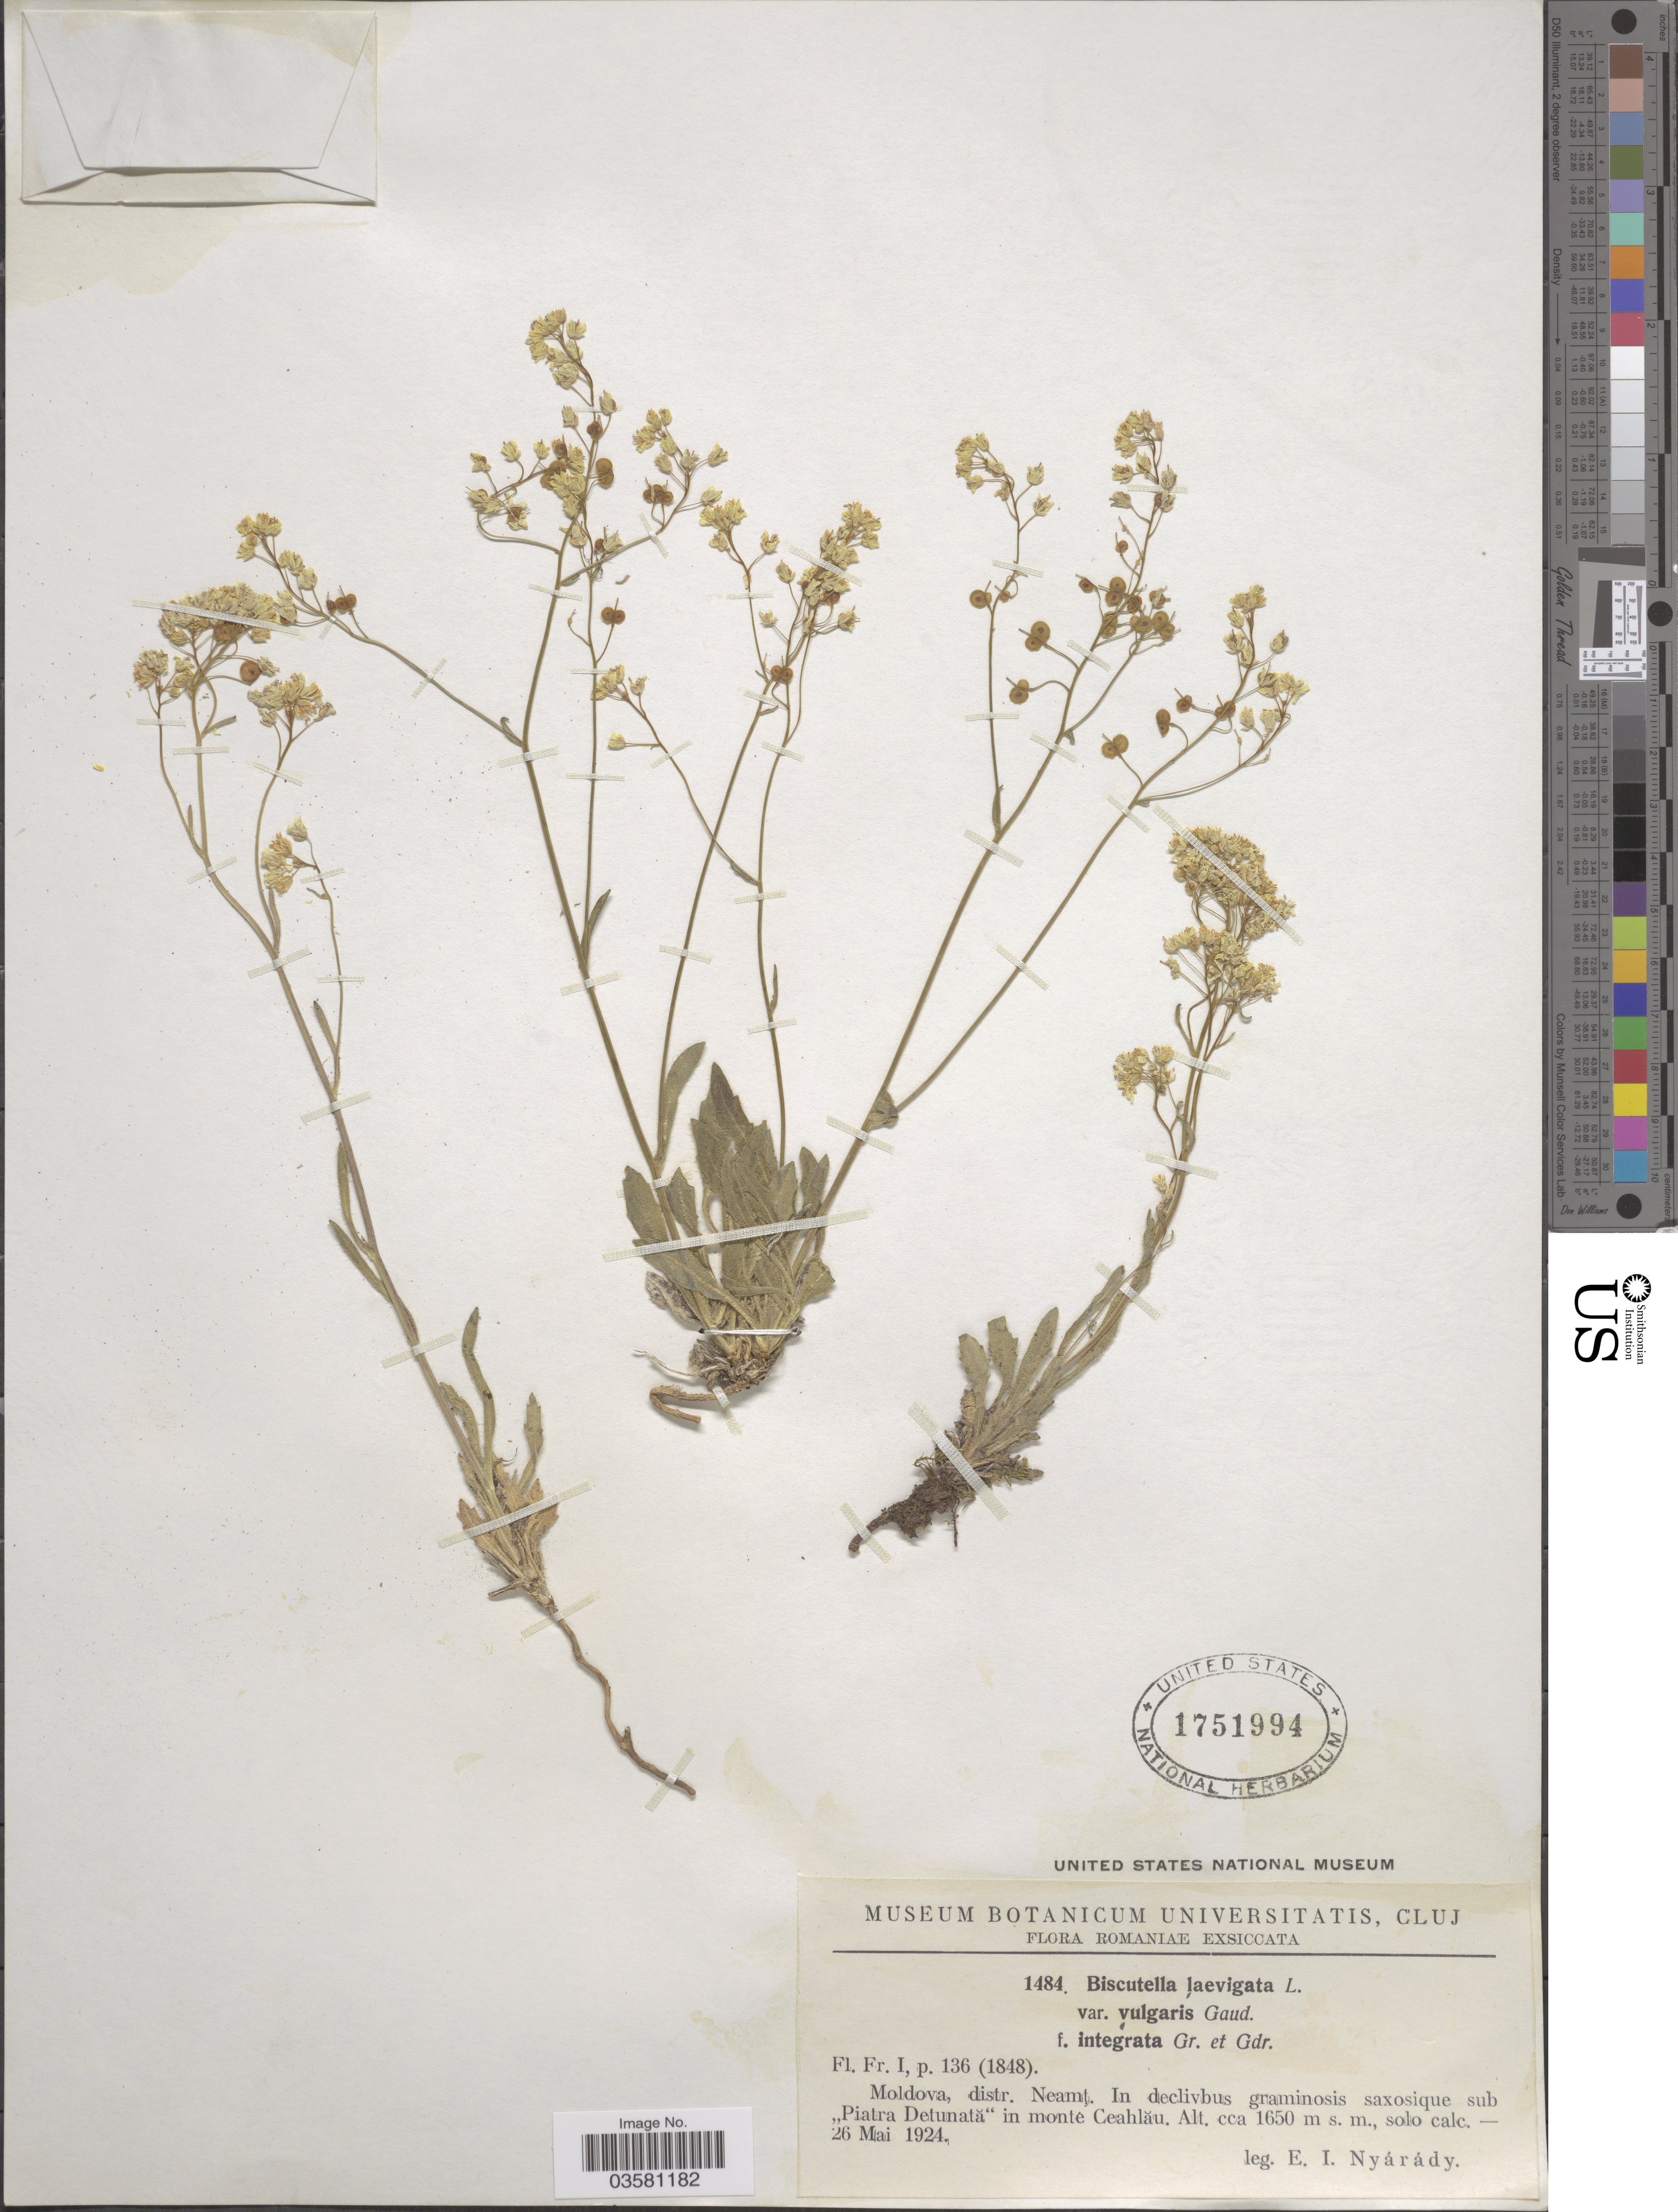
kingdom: Plantae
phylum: Tracheophyta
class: Magnoliopsida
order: Brassicales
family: Brassicaceae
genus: Biscutella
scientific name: Biscutella laevigata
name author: L.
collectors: E. Nyárády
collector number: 1484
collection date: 1924-05-26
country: Romania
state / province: Neamt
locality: Moldova, distr. Neamţ. In declivbus graminosis saxosique sub Piatra Detunată in monte Ceahlău.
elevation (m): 1650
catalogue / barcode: US 1751994